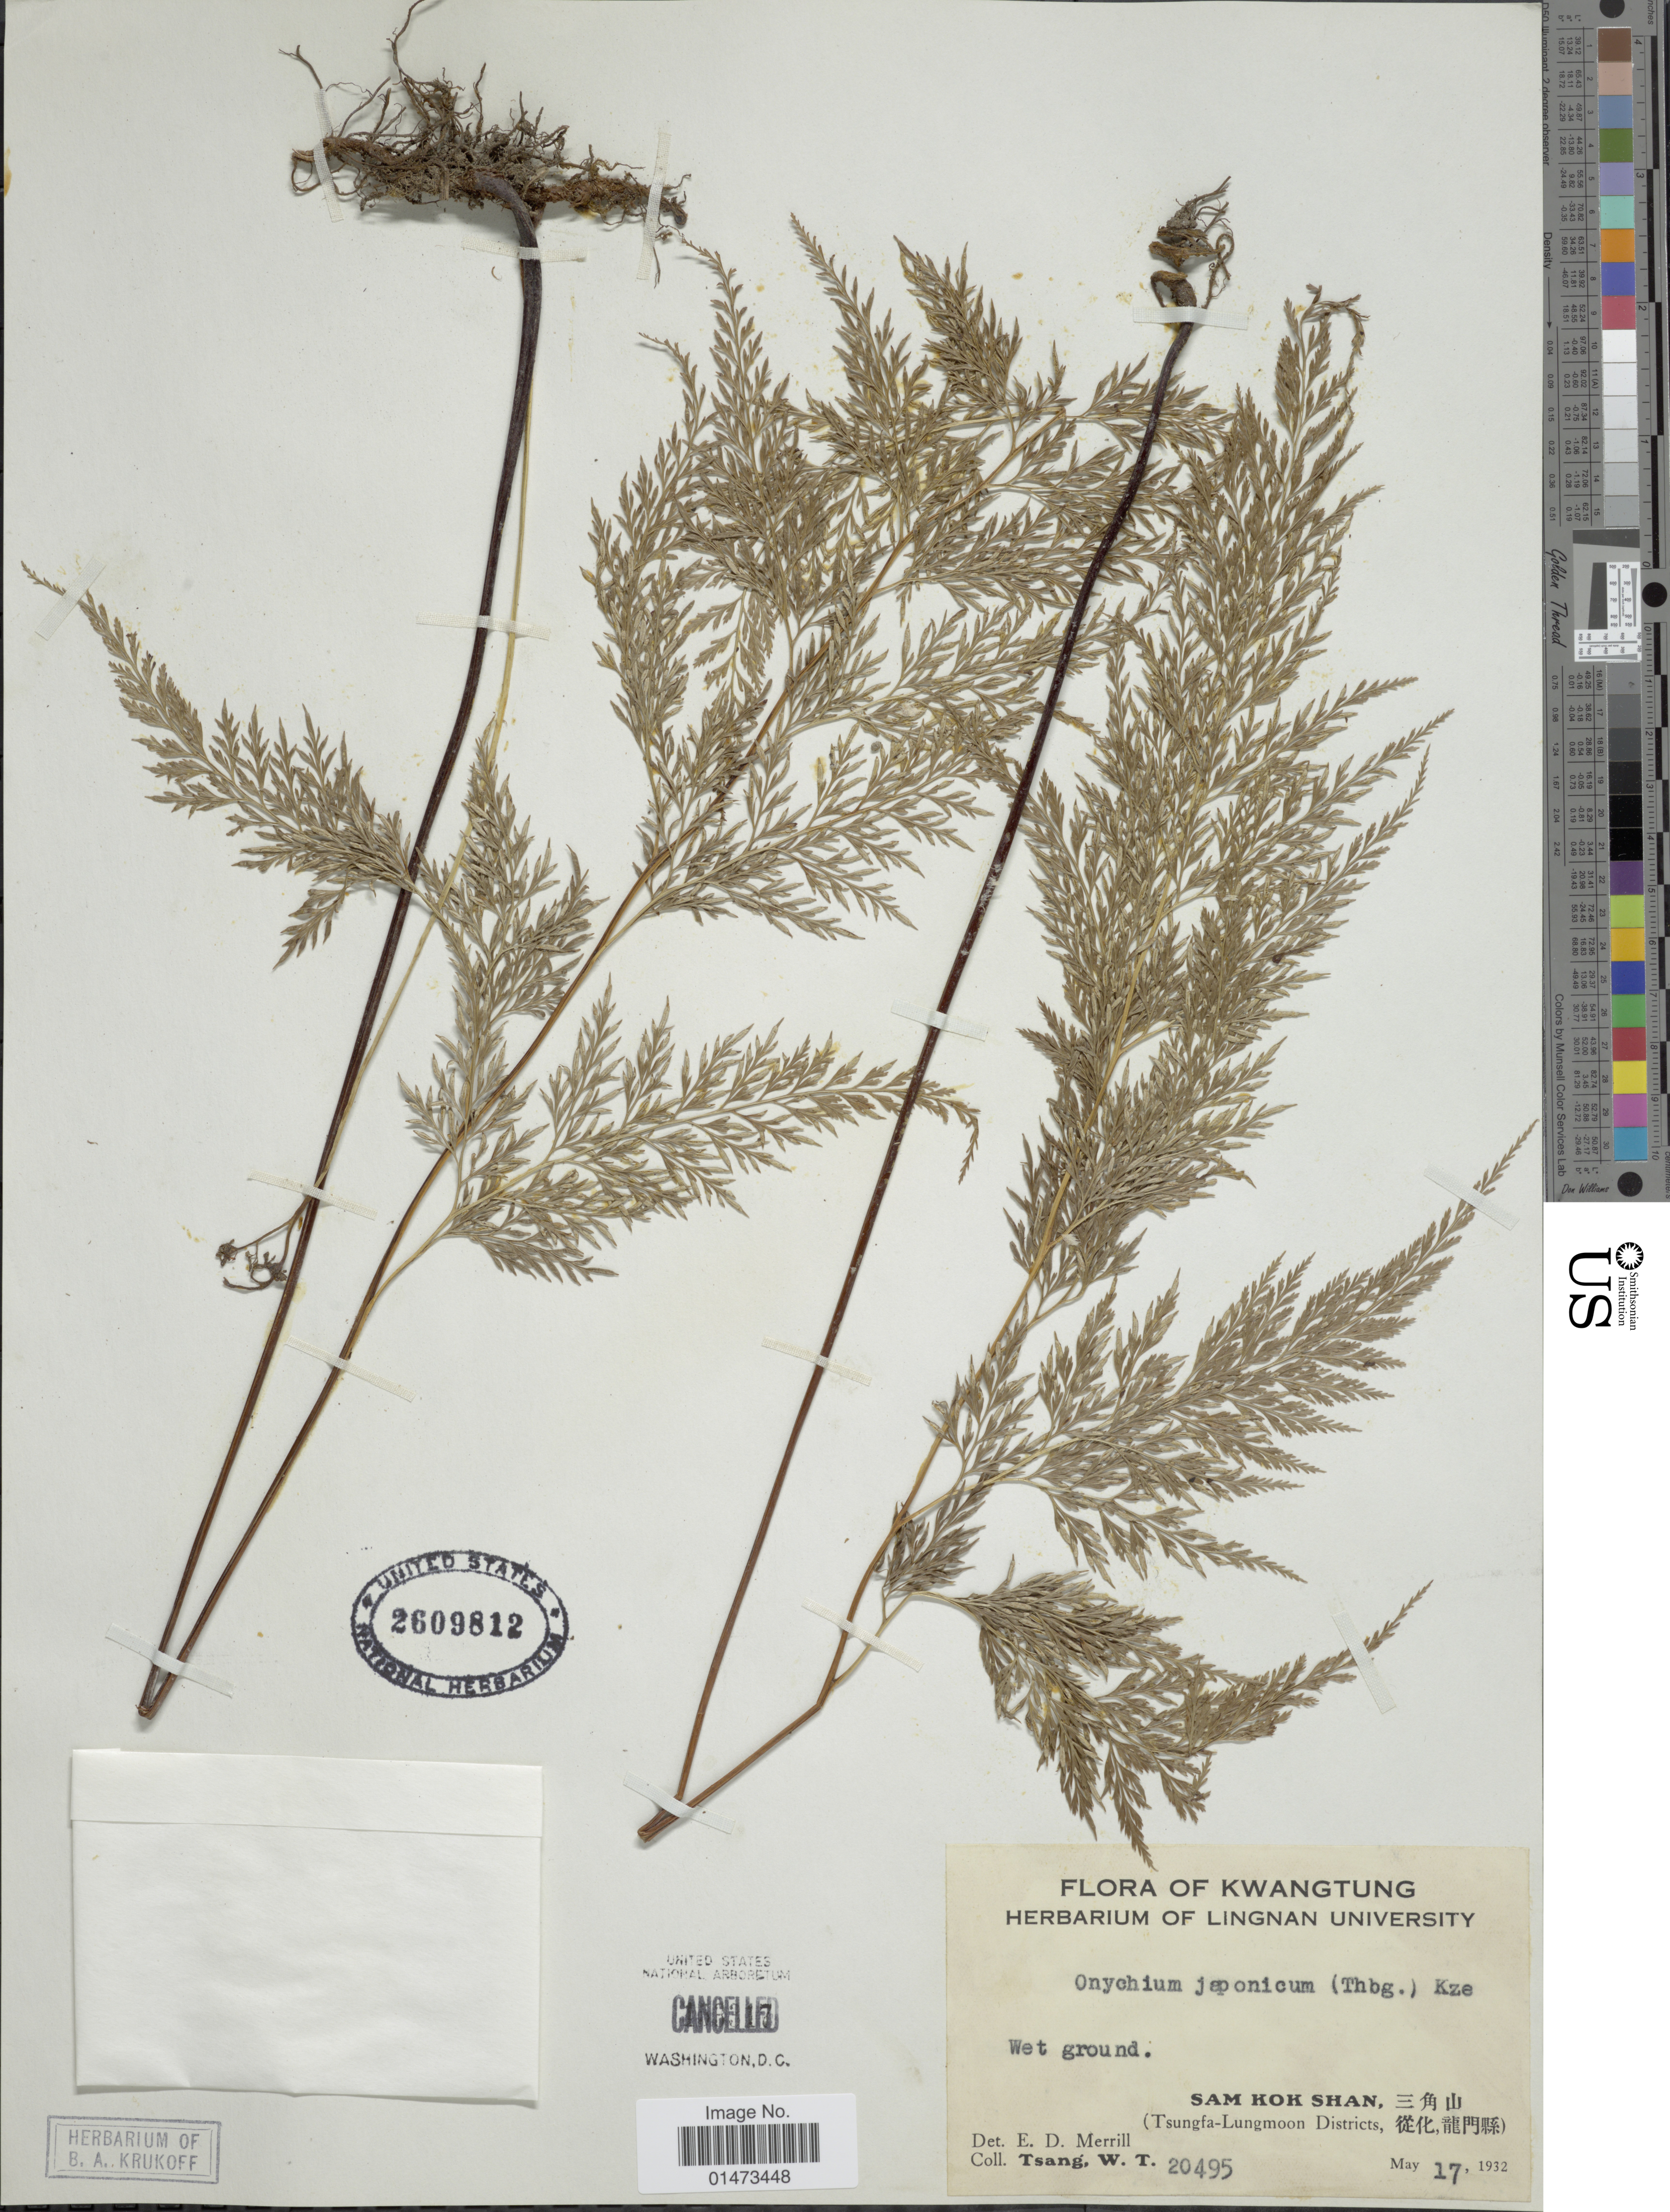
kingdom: Plantae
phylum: Tracheophyta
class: Polypodiopsida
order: Polypodiales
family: Pteridaceae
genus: Onychium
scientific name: Onychium japonicum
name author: (Thunb.) Kunze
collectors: W. T. Tsang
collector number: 20495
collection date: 1932-05-17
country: China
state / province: Guangdong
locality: Kwangtung, Sam Kok Shan, (Tsungfa-Lungmoon Districts,).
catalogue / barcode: US 2609812